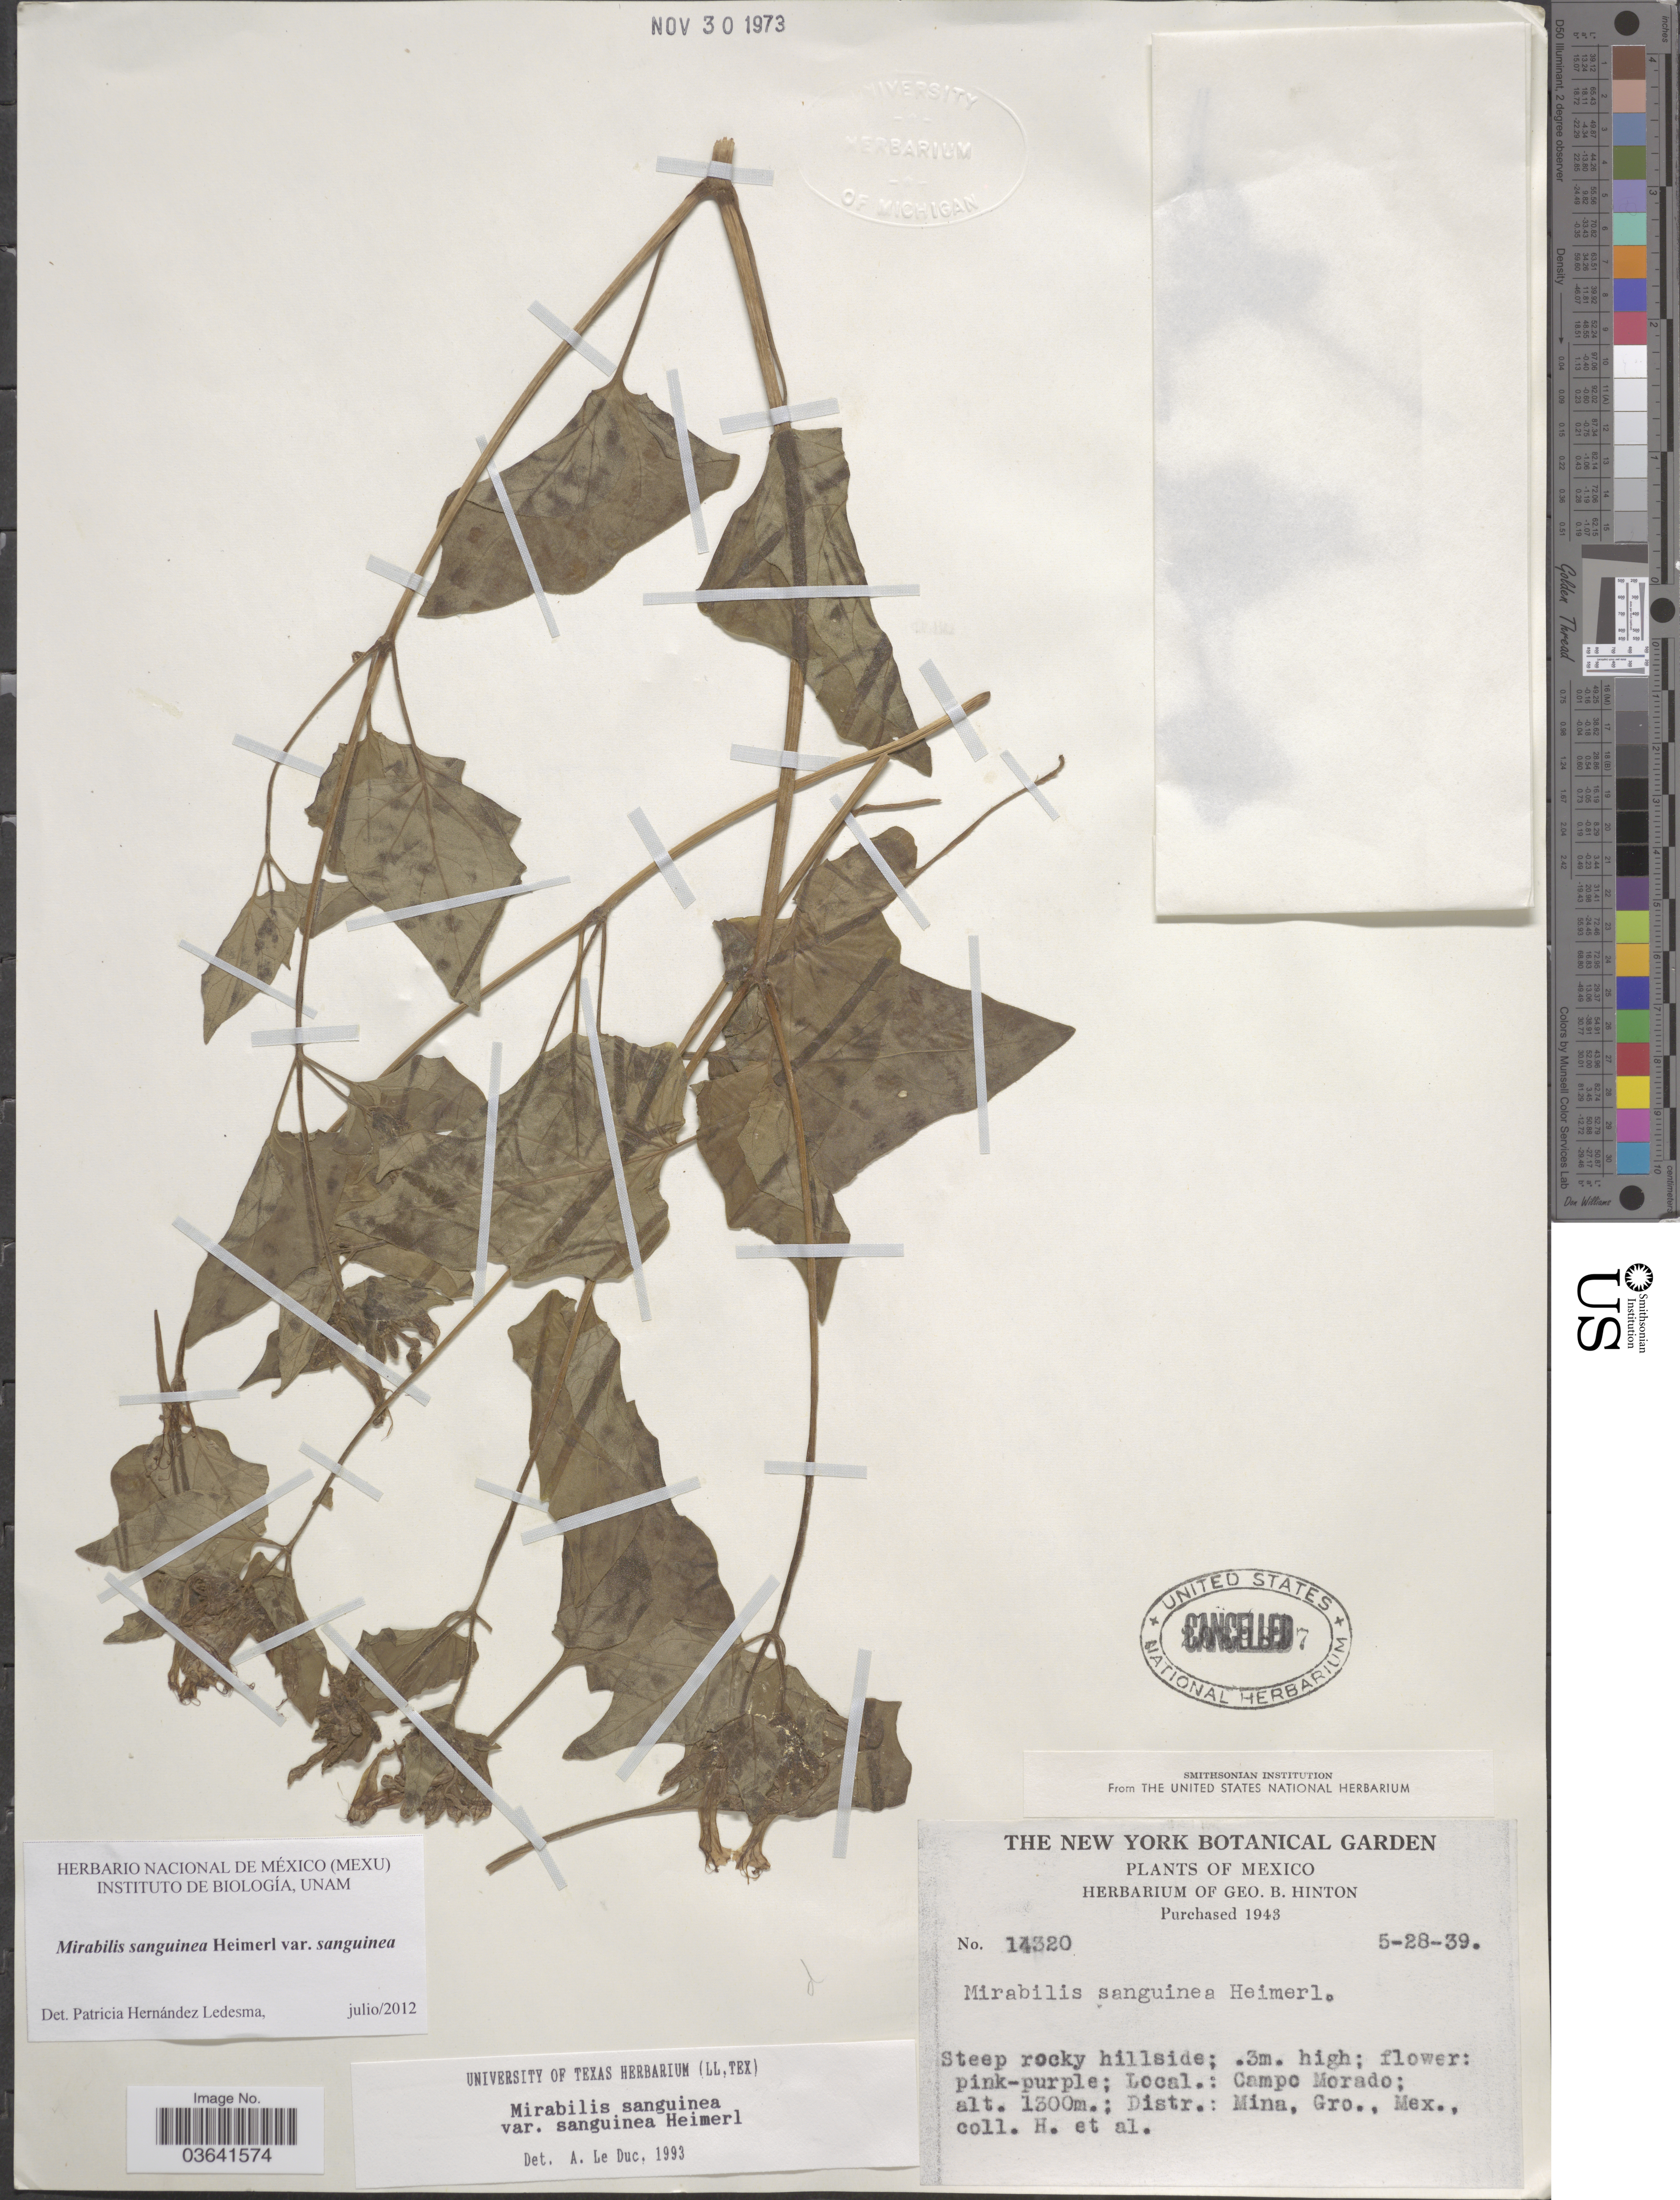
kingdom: Plantae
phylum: Tracheophyta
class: Magnoliopsida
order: Caryophyllales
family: Nyctaginaceae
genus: Mirabilis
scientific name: Mirabilis sanguinea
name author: Heimerl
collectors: G. B. Hinton & et al.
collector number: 14320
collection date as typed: Transcribed d/m/y: 28/5/39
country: Mexico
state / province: Guerrero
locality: Campo Morado. Distr.: Mina.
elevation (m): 1300